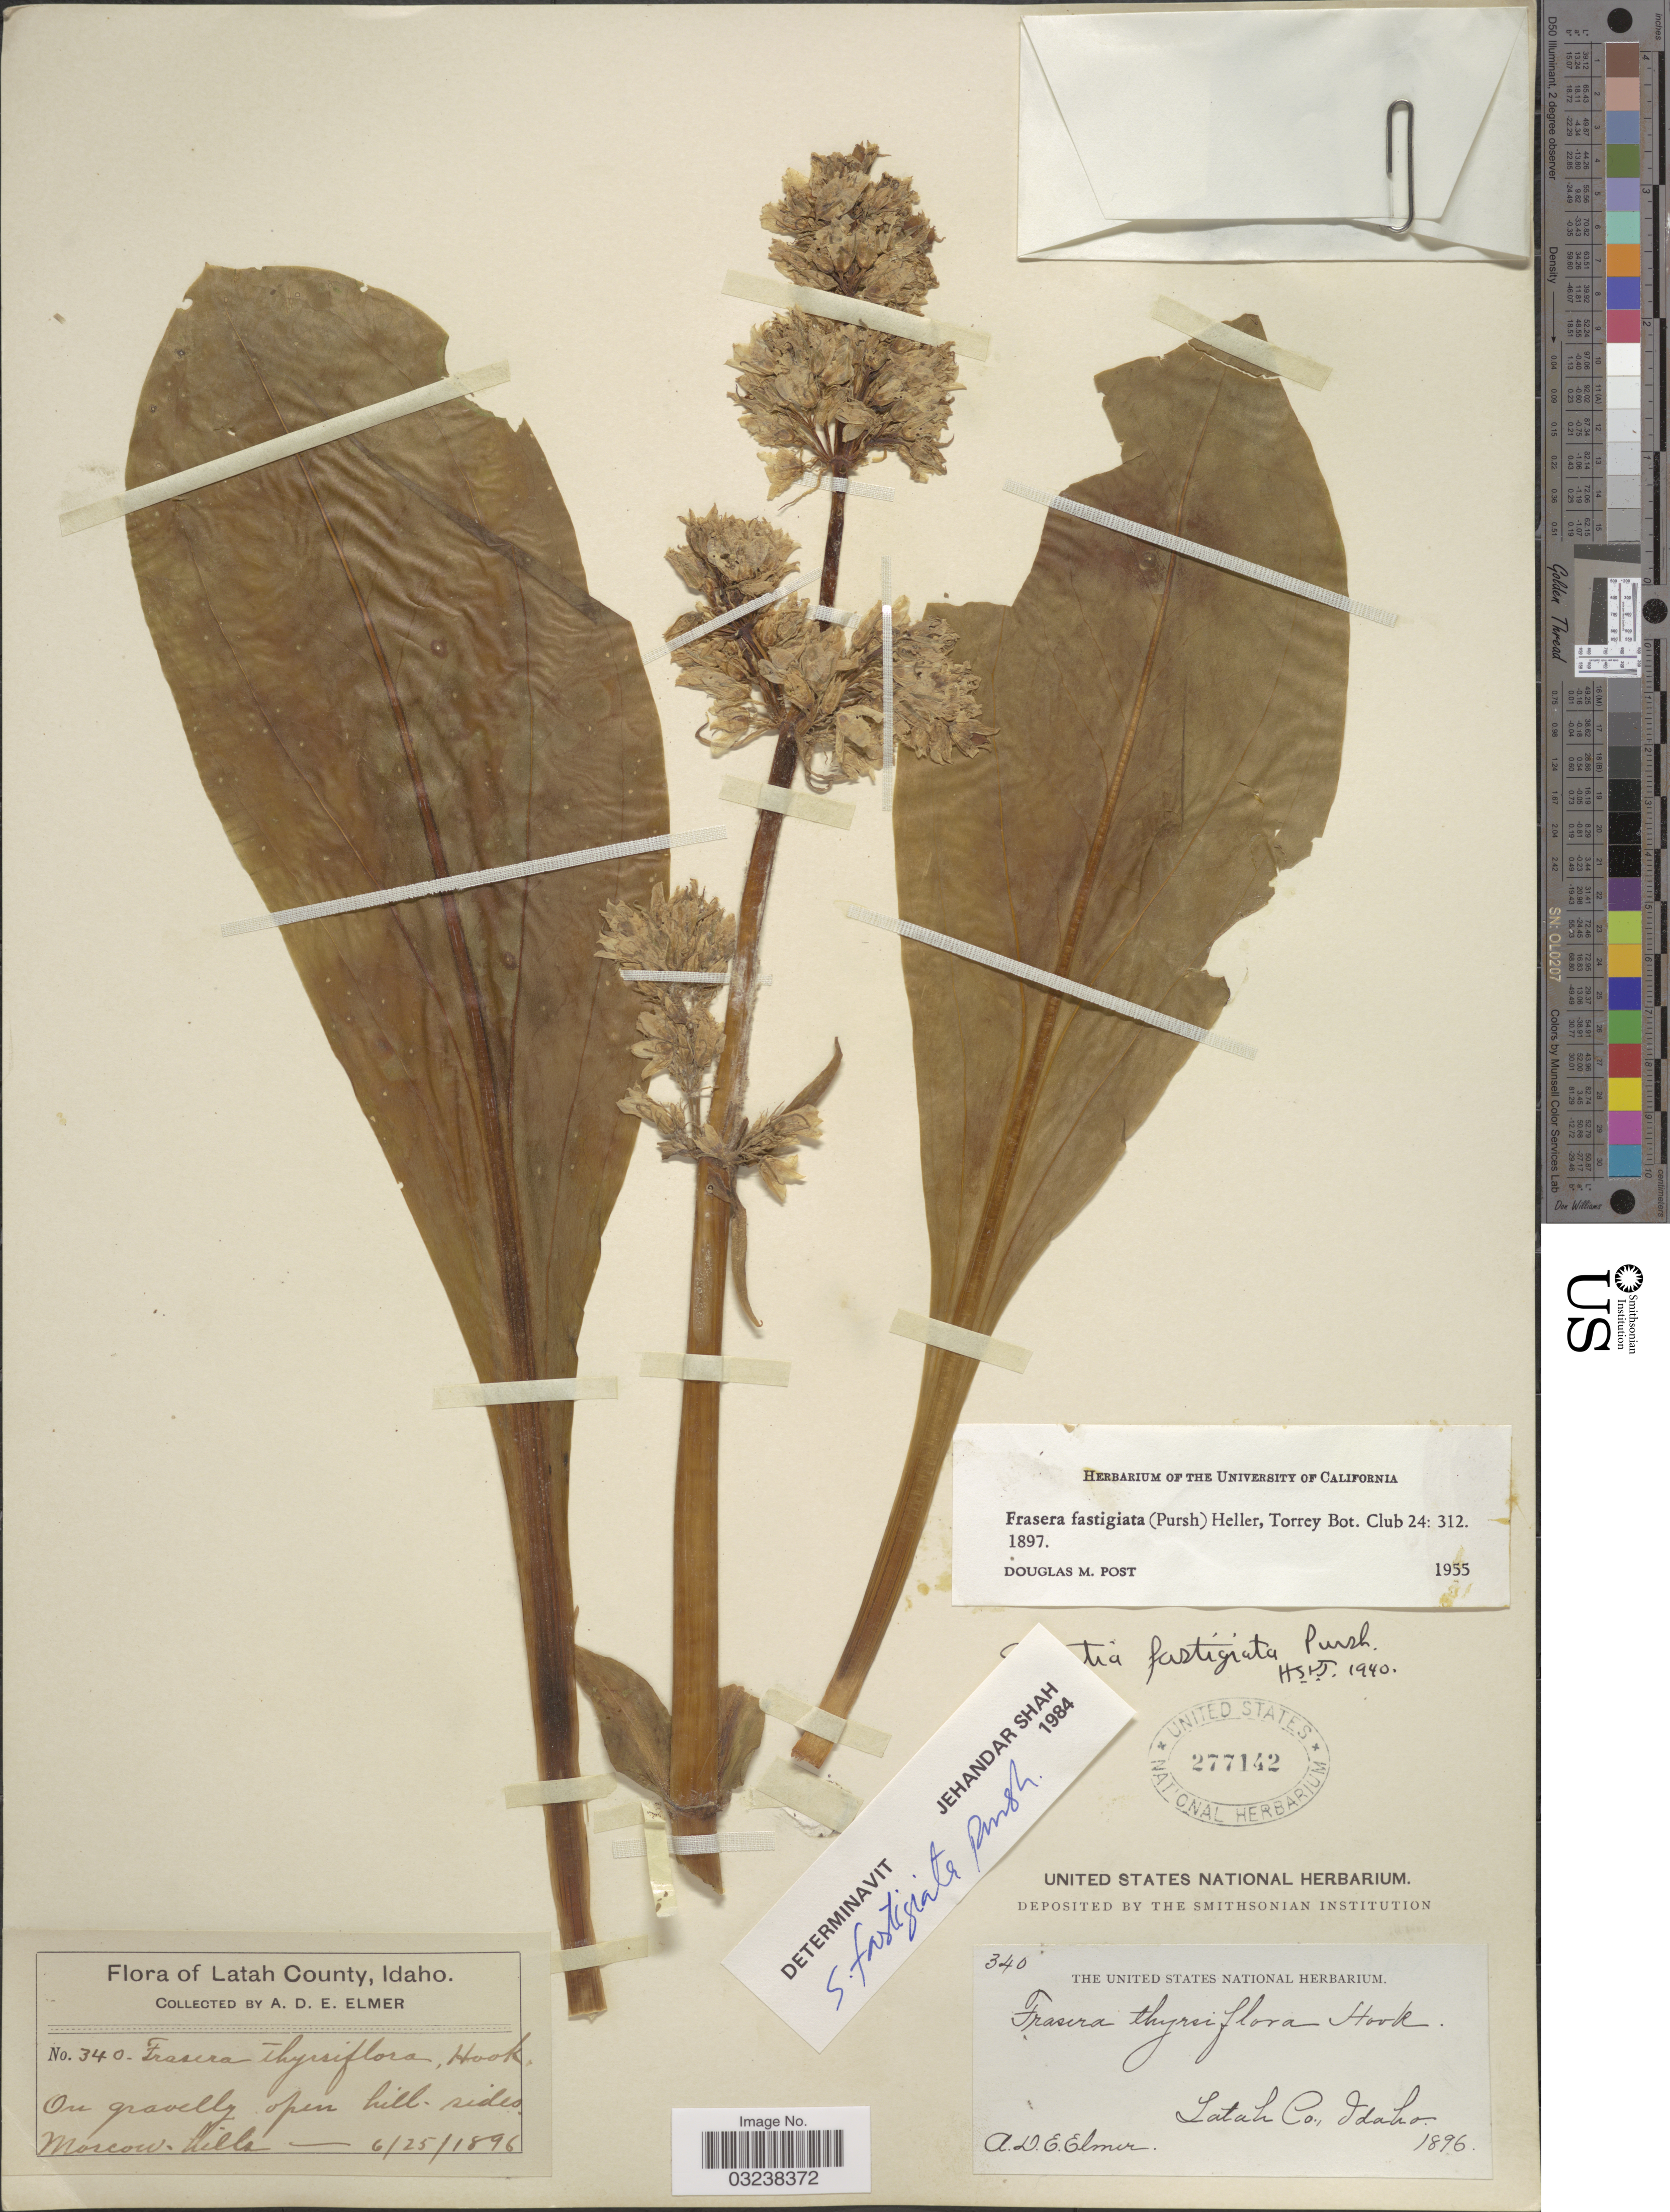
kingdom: Plantae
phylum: Tracheophyta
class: Magnoliopsida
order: Gentianales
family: Gentianaceae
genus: Swertia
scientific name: Swertia fastigiata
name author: Pursh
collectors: A. D. E. Elmer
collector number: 340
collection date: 1896-06-25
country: United States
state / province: Idaho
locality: Latah County. Moscow. hills.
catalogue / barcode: US 277142